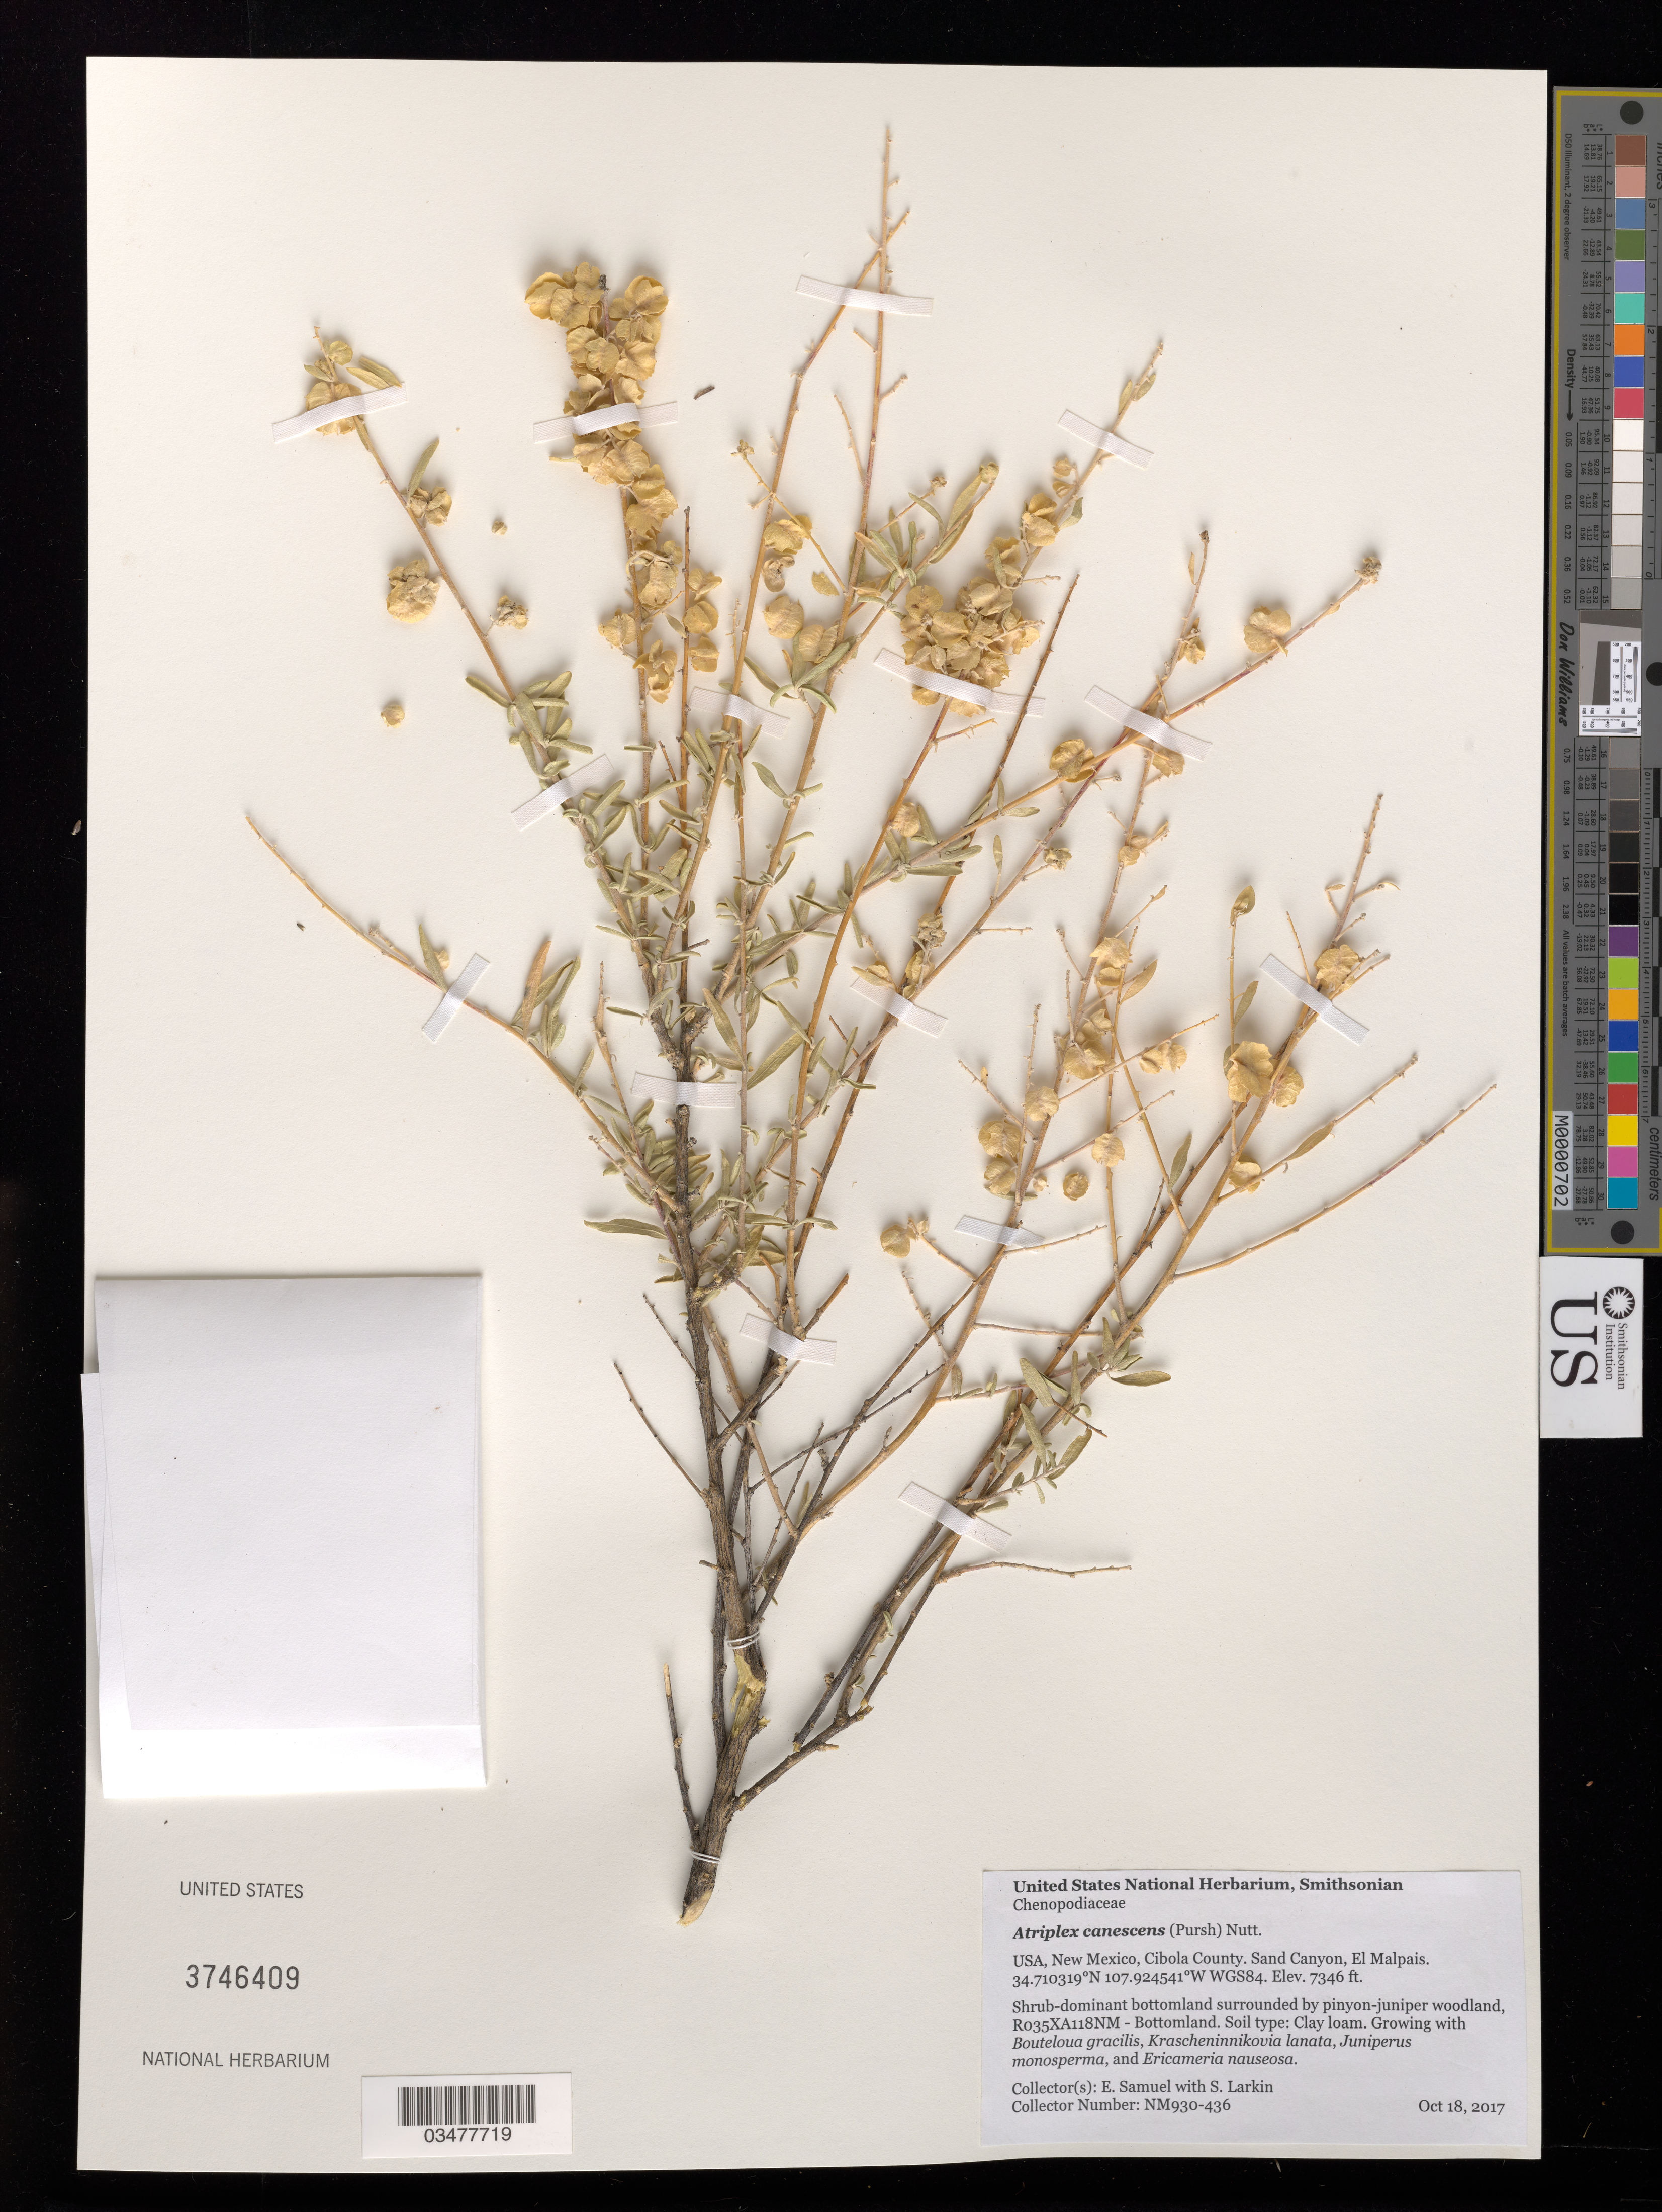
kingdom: Plantae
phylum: Tracheophyta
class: Magnoliopsida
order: Caryophyllales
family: Amaranthaceae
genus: Atriplex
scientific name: Atriplex canescens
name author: (Pursh) Nutt.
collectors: E. Samuel & S. Larkin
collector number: NM930-436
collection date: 2017-10-18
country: United States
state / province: New Mexico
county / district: Cibola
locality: BLM, El Malpais, Sand Canyon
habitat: R035XA118NM - Shrub- dominant bottomland surrounded by pinyon-juniper woodland. Clay loam. With Bouteloua gracilis, Juniperus monosperma, etc.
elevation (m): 2239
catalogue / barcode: US 3746409